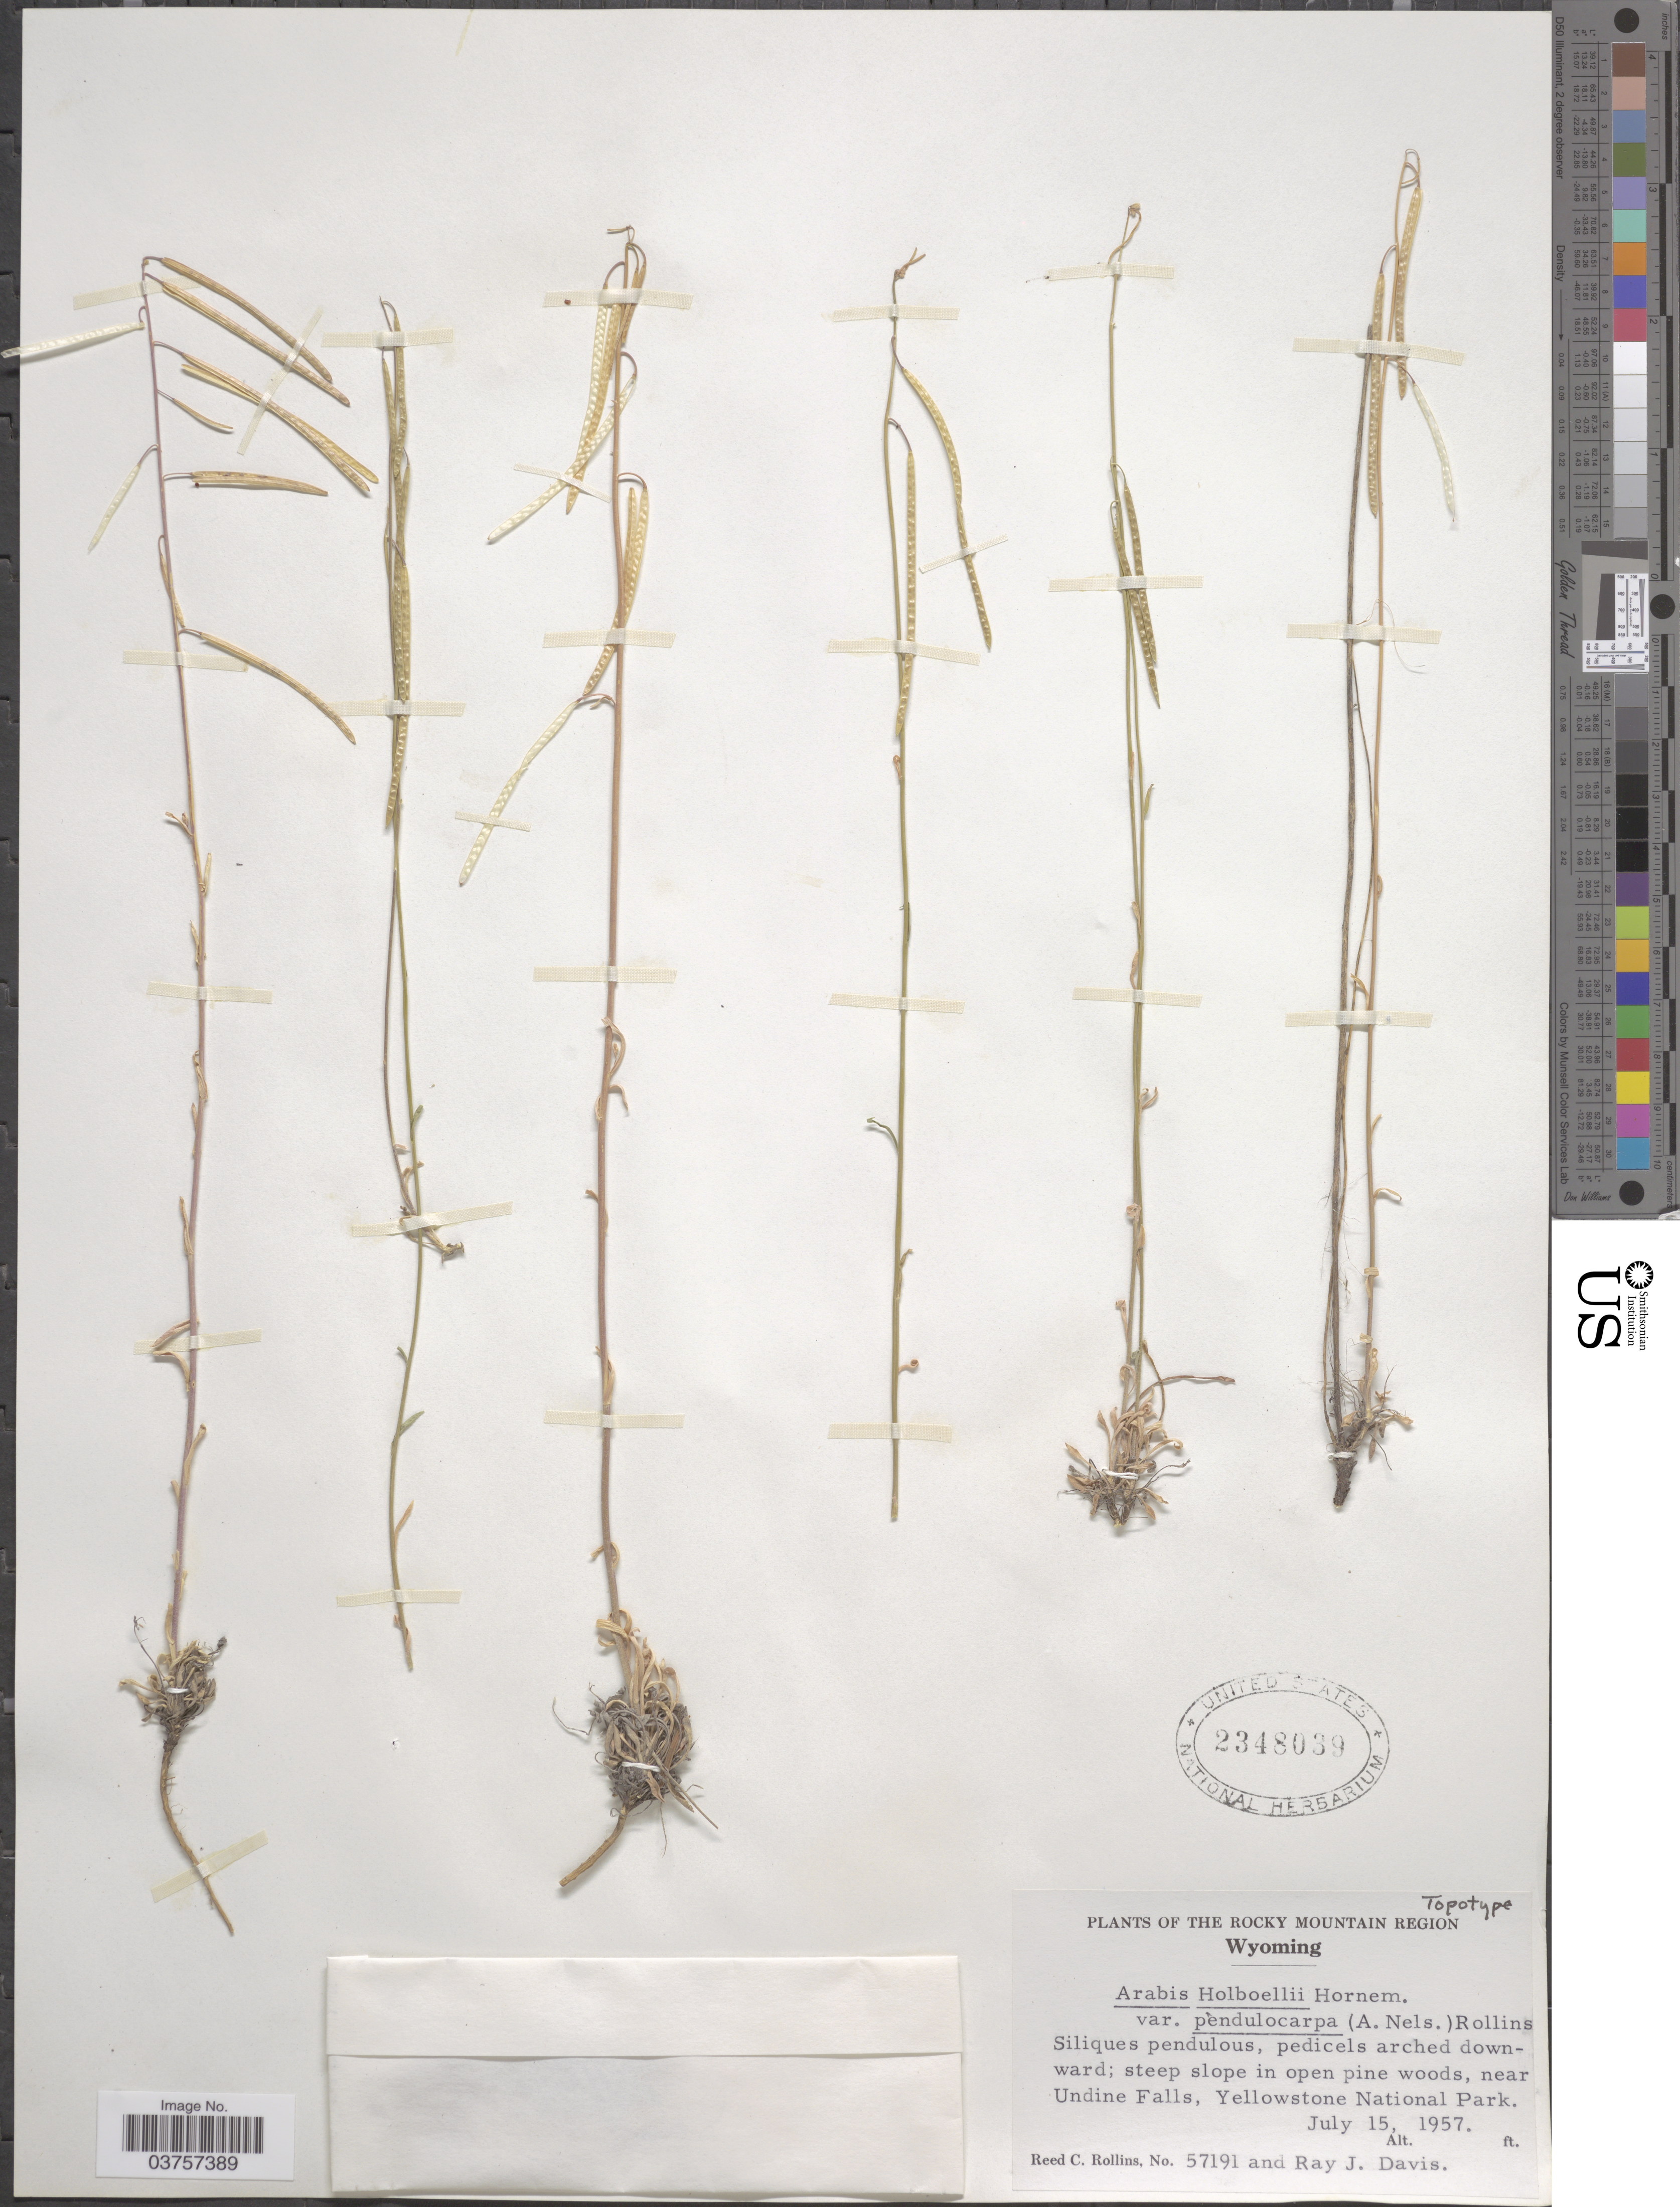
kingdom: Plantae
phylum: Tracheophyta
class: Magnoliopsida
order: Brassicales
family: Brassicaceae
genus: Arabis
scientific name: Arabis holboellii var. pendulocarpa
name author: (A. Nelson) Rollins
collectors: R. C. Rollins & R. Davis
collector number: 57191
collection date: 1957-07-15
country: United States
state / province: Wyoming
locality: The Rocky Mountain Region. Near Undine Falls, Yellowstone National Park.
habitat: steep slope in open pine woods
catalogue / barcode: US 2348039